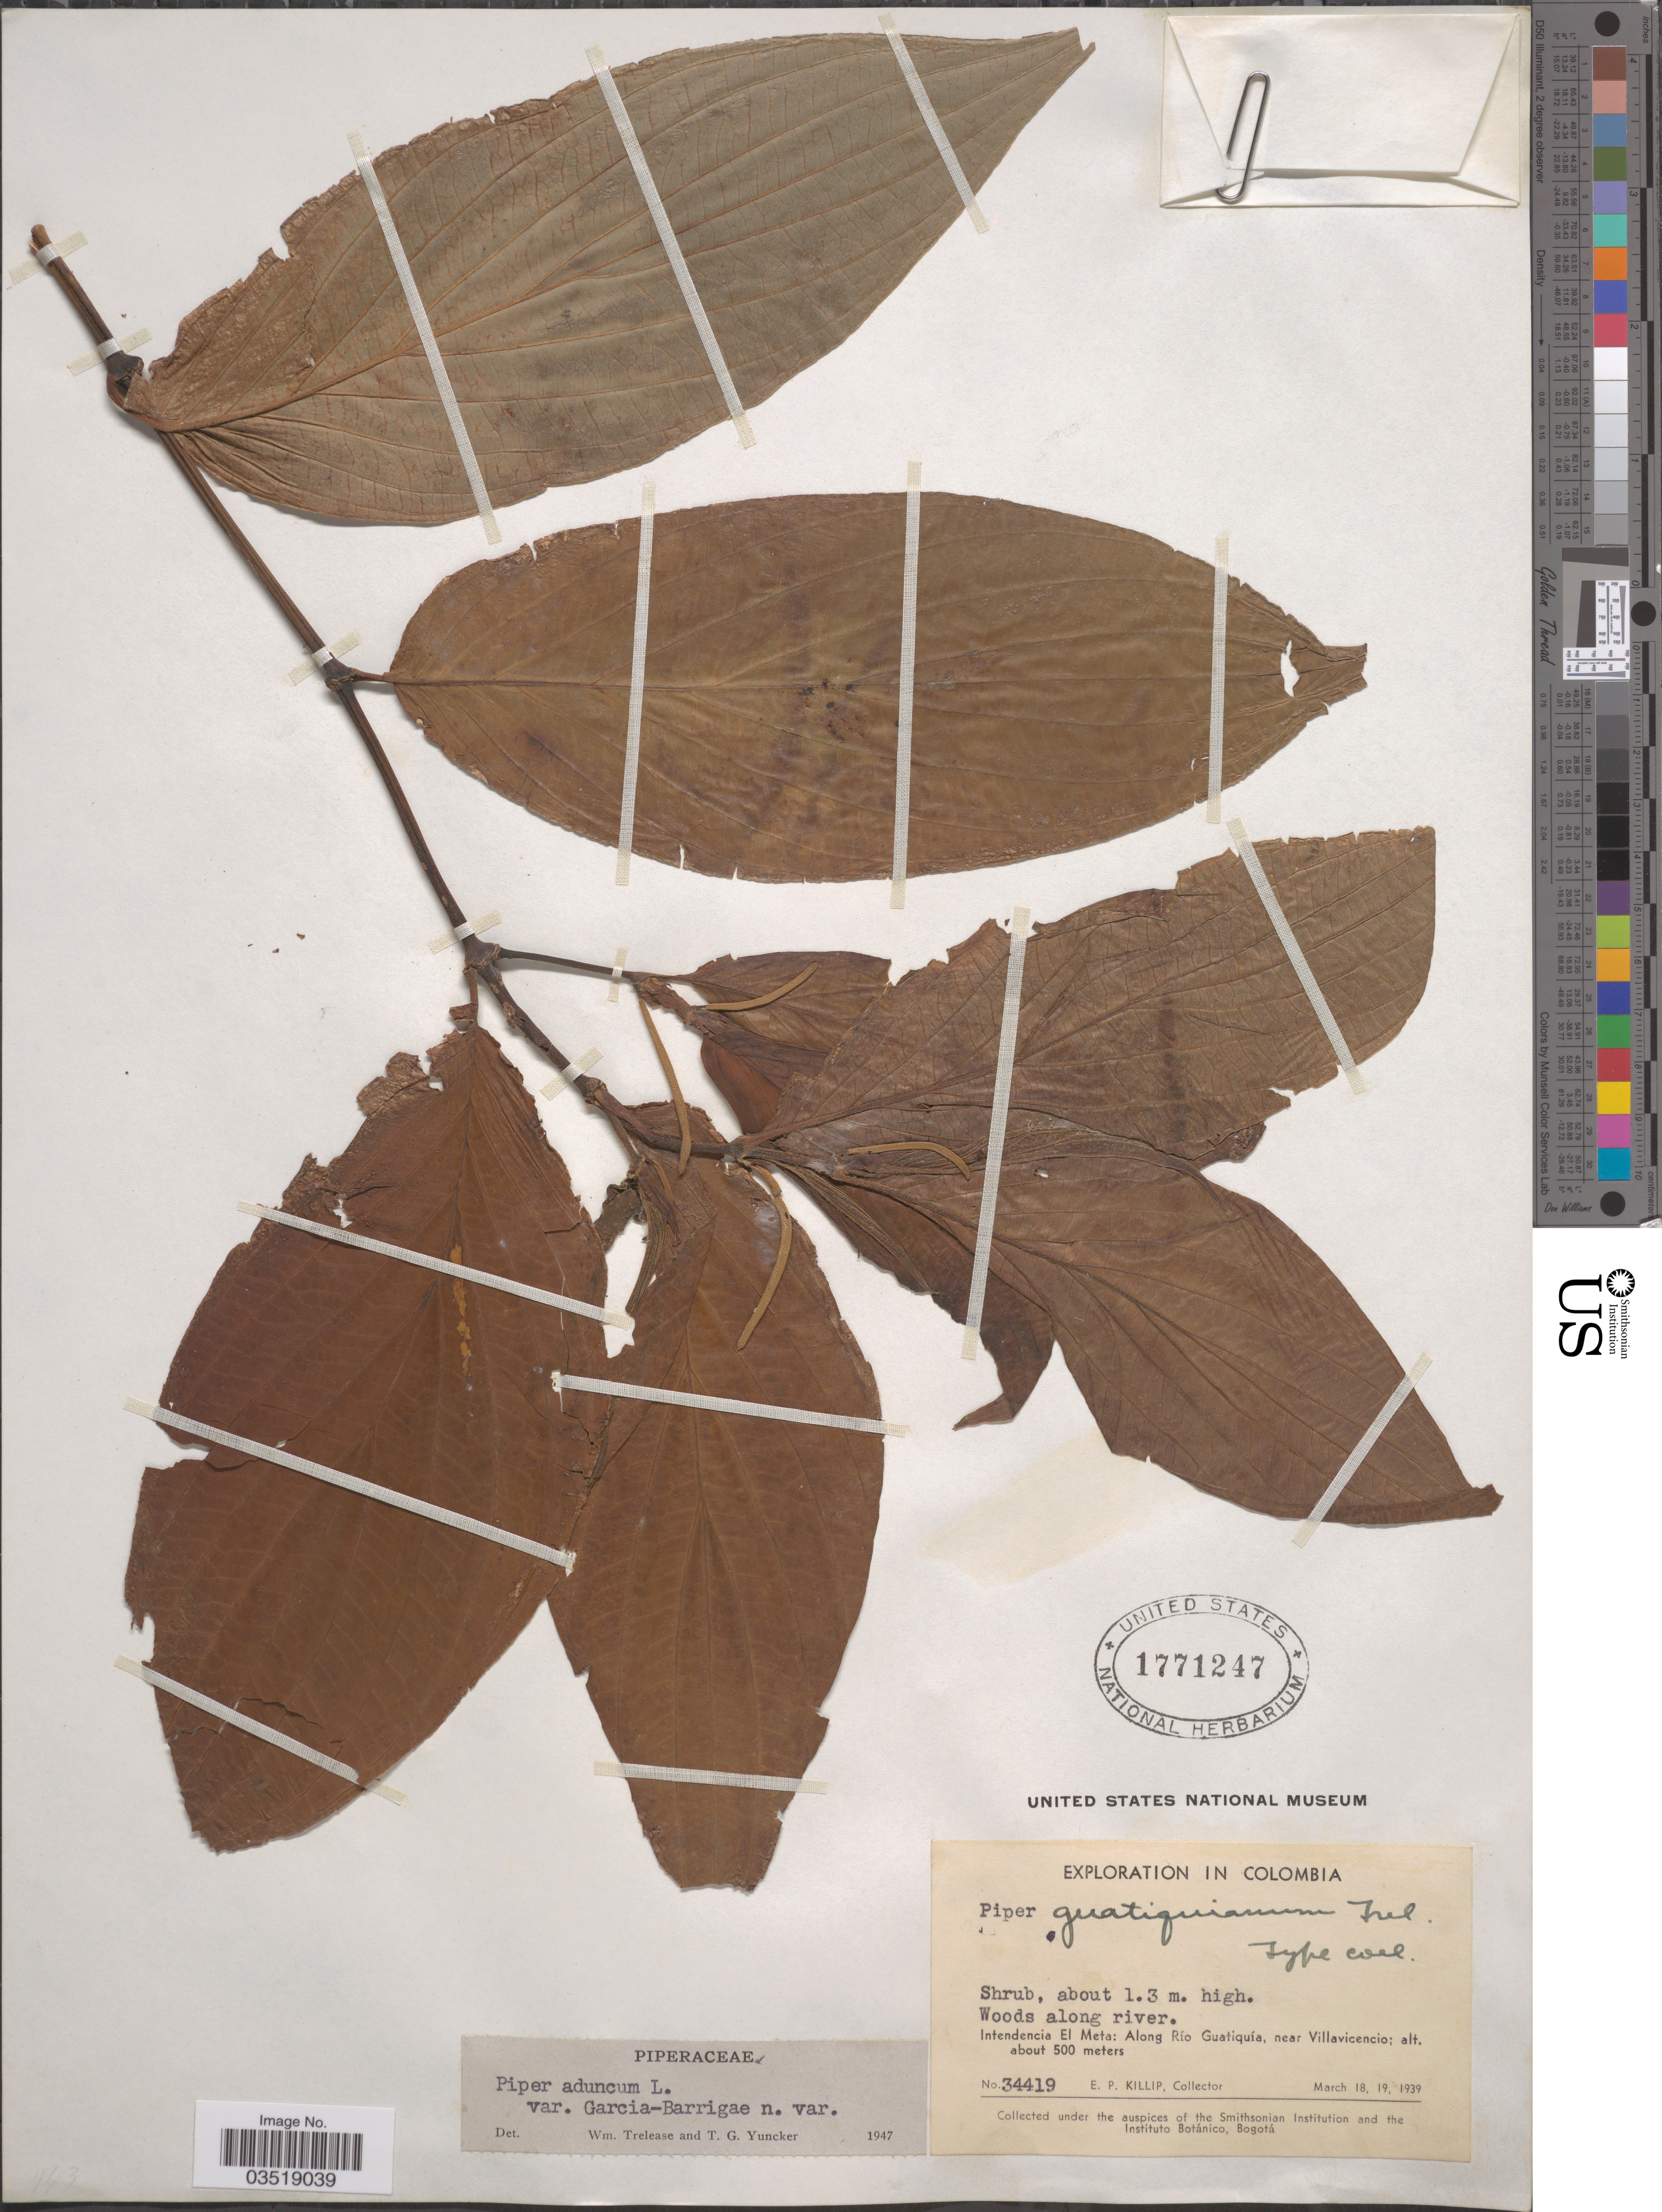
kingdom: Plantae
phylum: Tracheophyta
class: Magnoliopsida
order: Piperales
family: Piperaceae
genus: Piper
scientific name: Piper aduncum var. garcia-barrigae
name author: Trel. & Yunck.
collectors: E. P. Killip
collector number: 34419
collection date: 1939-03-18/1939-03-19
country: Colombia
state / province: Meta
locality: Intendencia El Meta: Along Río Guatiquía, near Villavicencio.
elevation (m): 500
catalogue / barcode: US 1771247